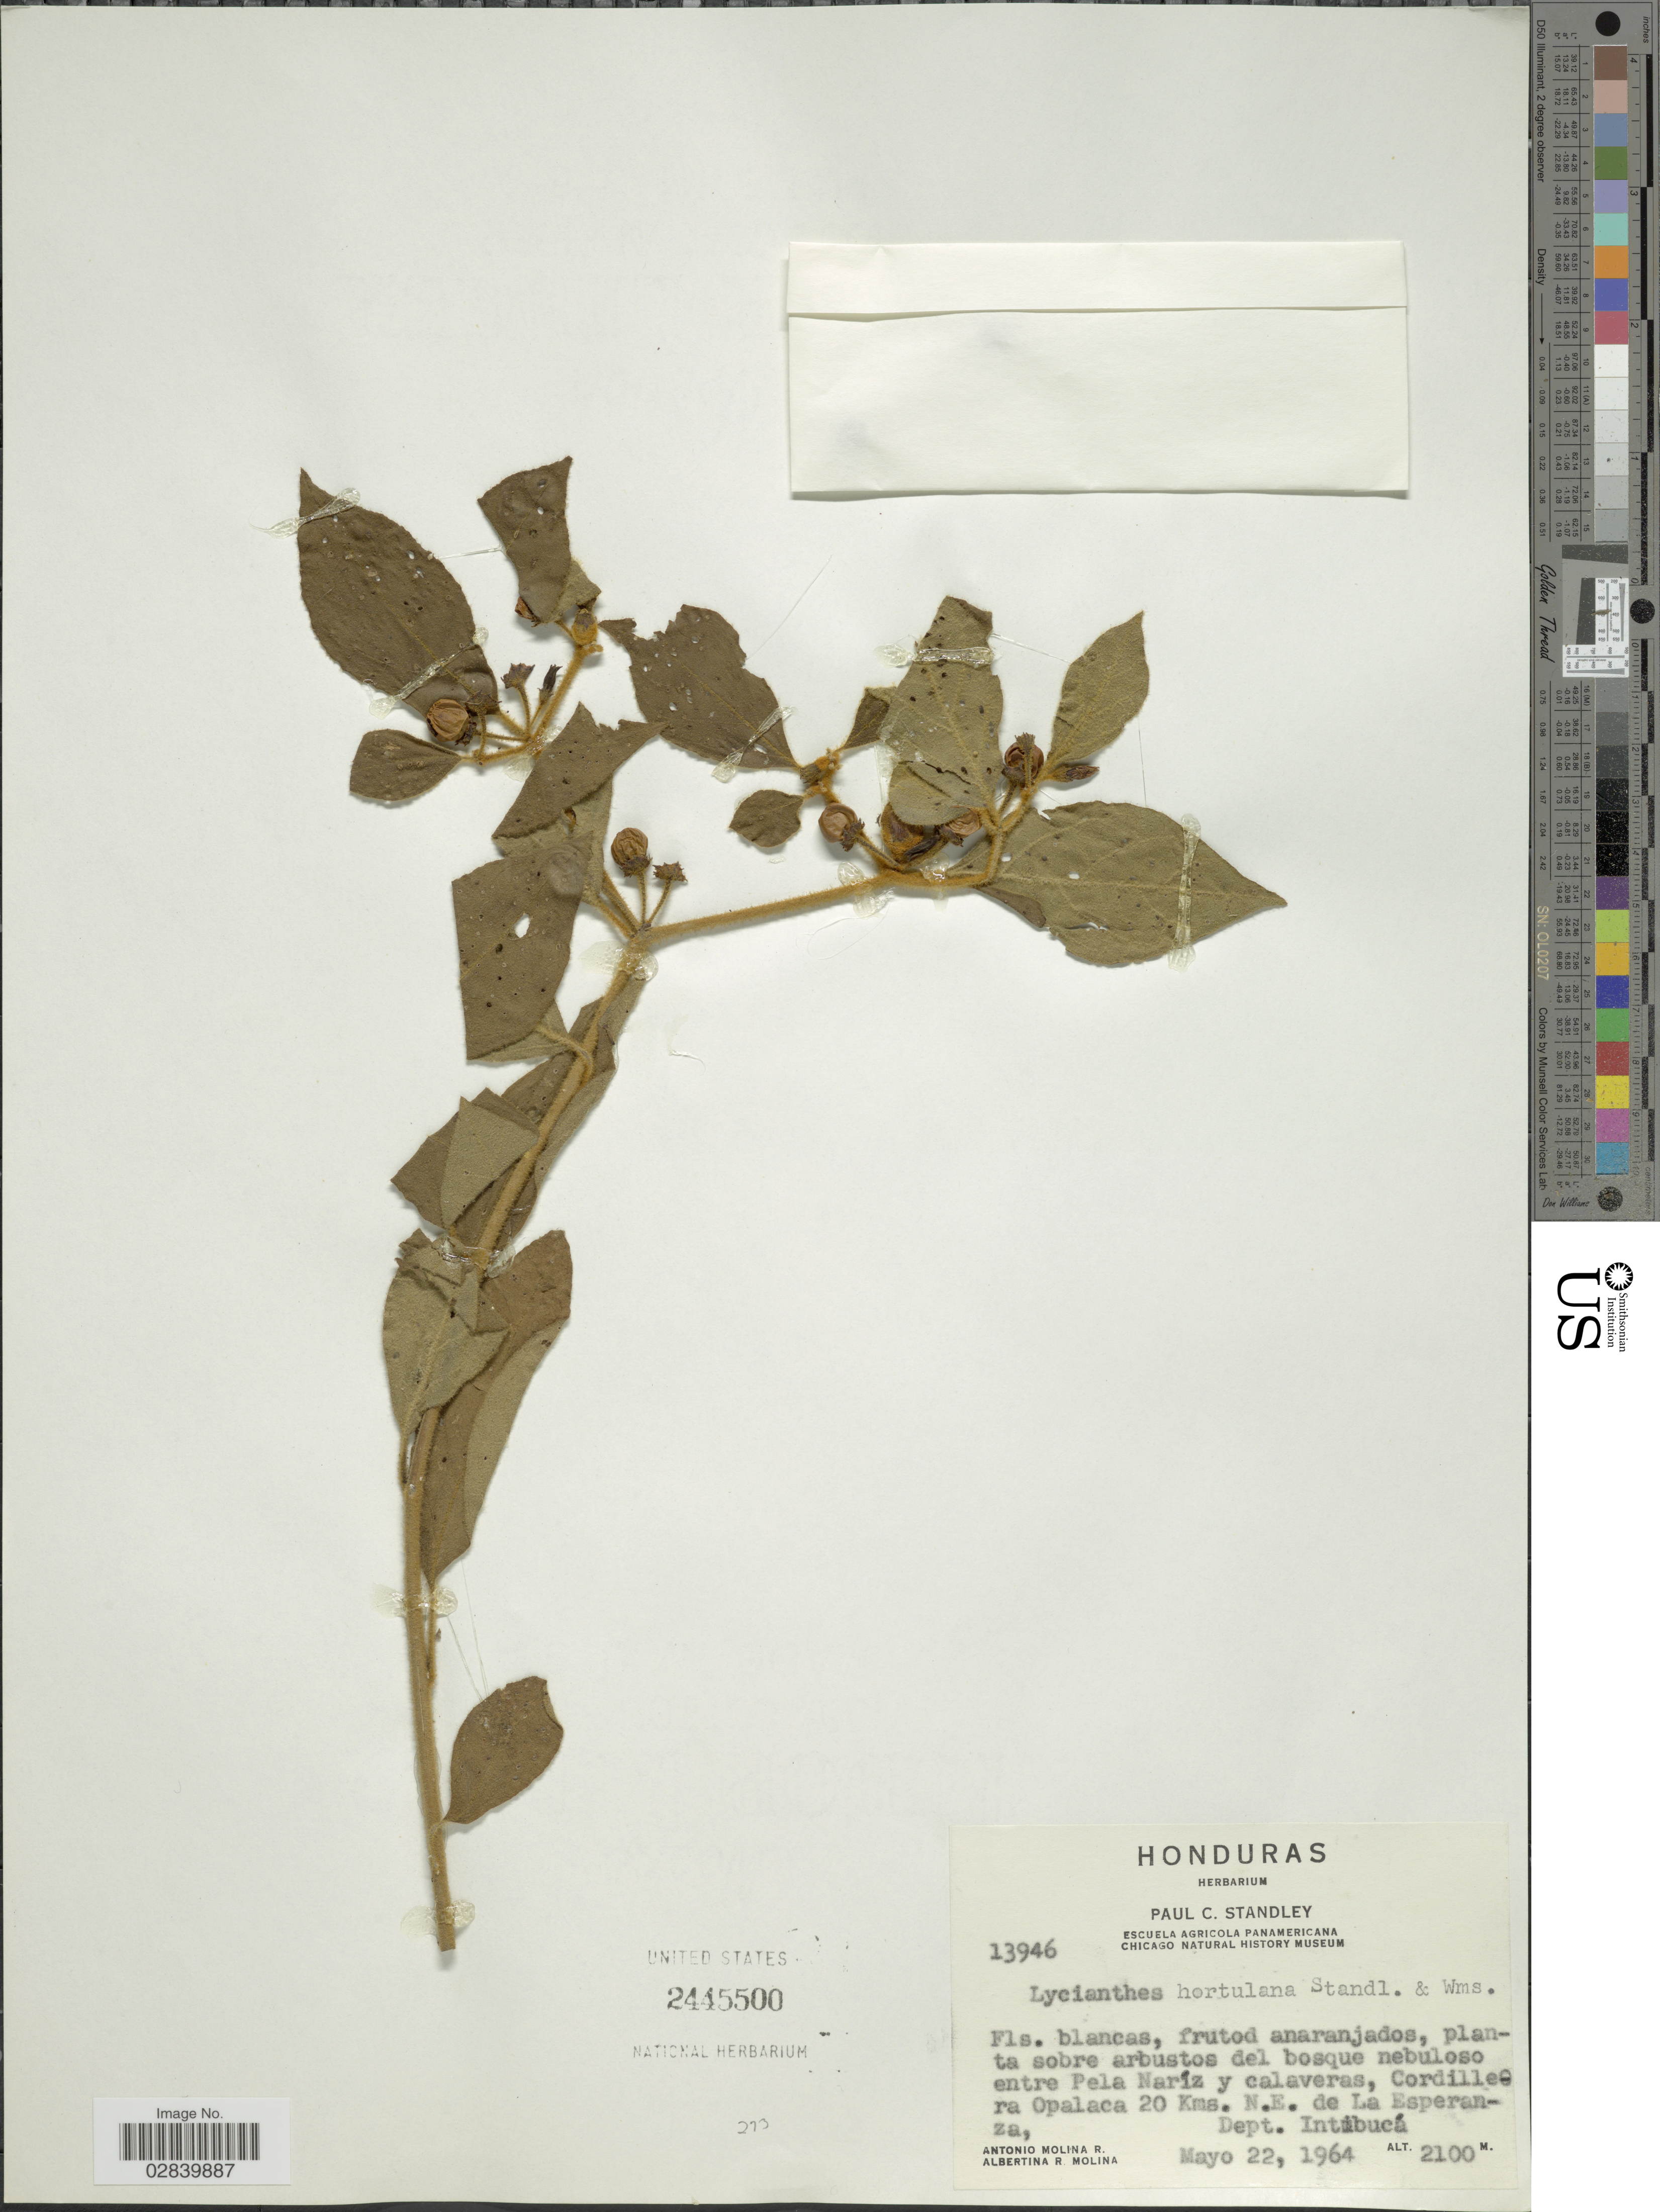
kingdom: Plantae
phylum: Tracheophyta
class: Magnoliopsida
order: Solanales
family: Solanaceae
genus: Lycianthes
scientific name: Lycianthes hortulana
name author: Standl. & L.O. Williams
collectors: A. Molina R. & A. R. Molina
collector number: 13946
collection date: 1964-05-22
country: Honduras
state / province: Intibuca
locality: Sobre arbustos del bosque nebuloso entre Pela Naríz y calaveras, Cordillera Opalaca 20 Kms. N.E. de La Esperanza, Dept. Intibucá.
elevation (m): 2100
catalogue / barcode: US 2445500